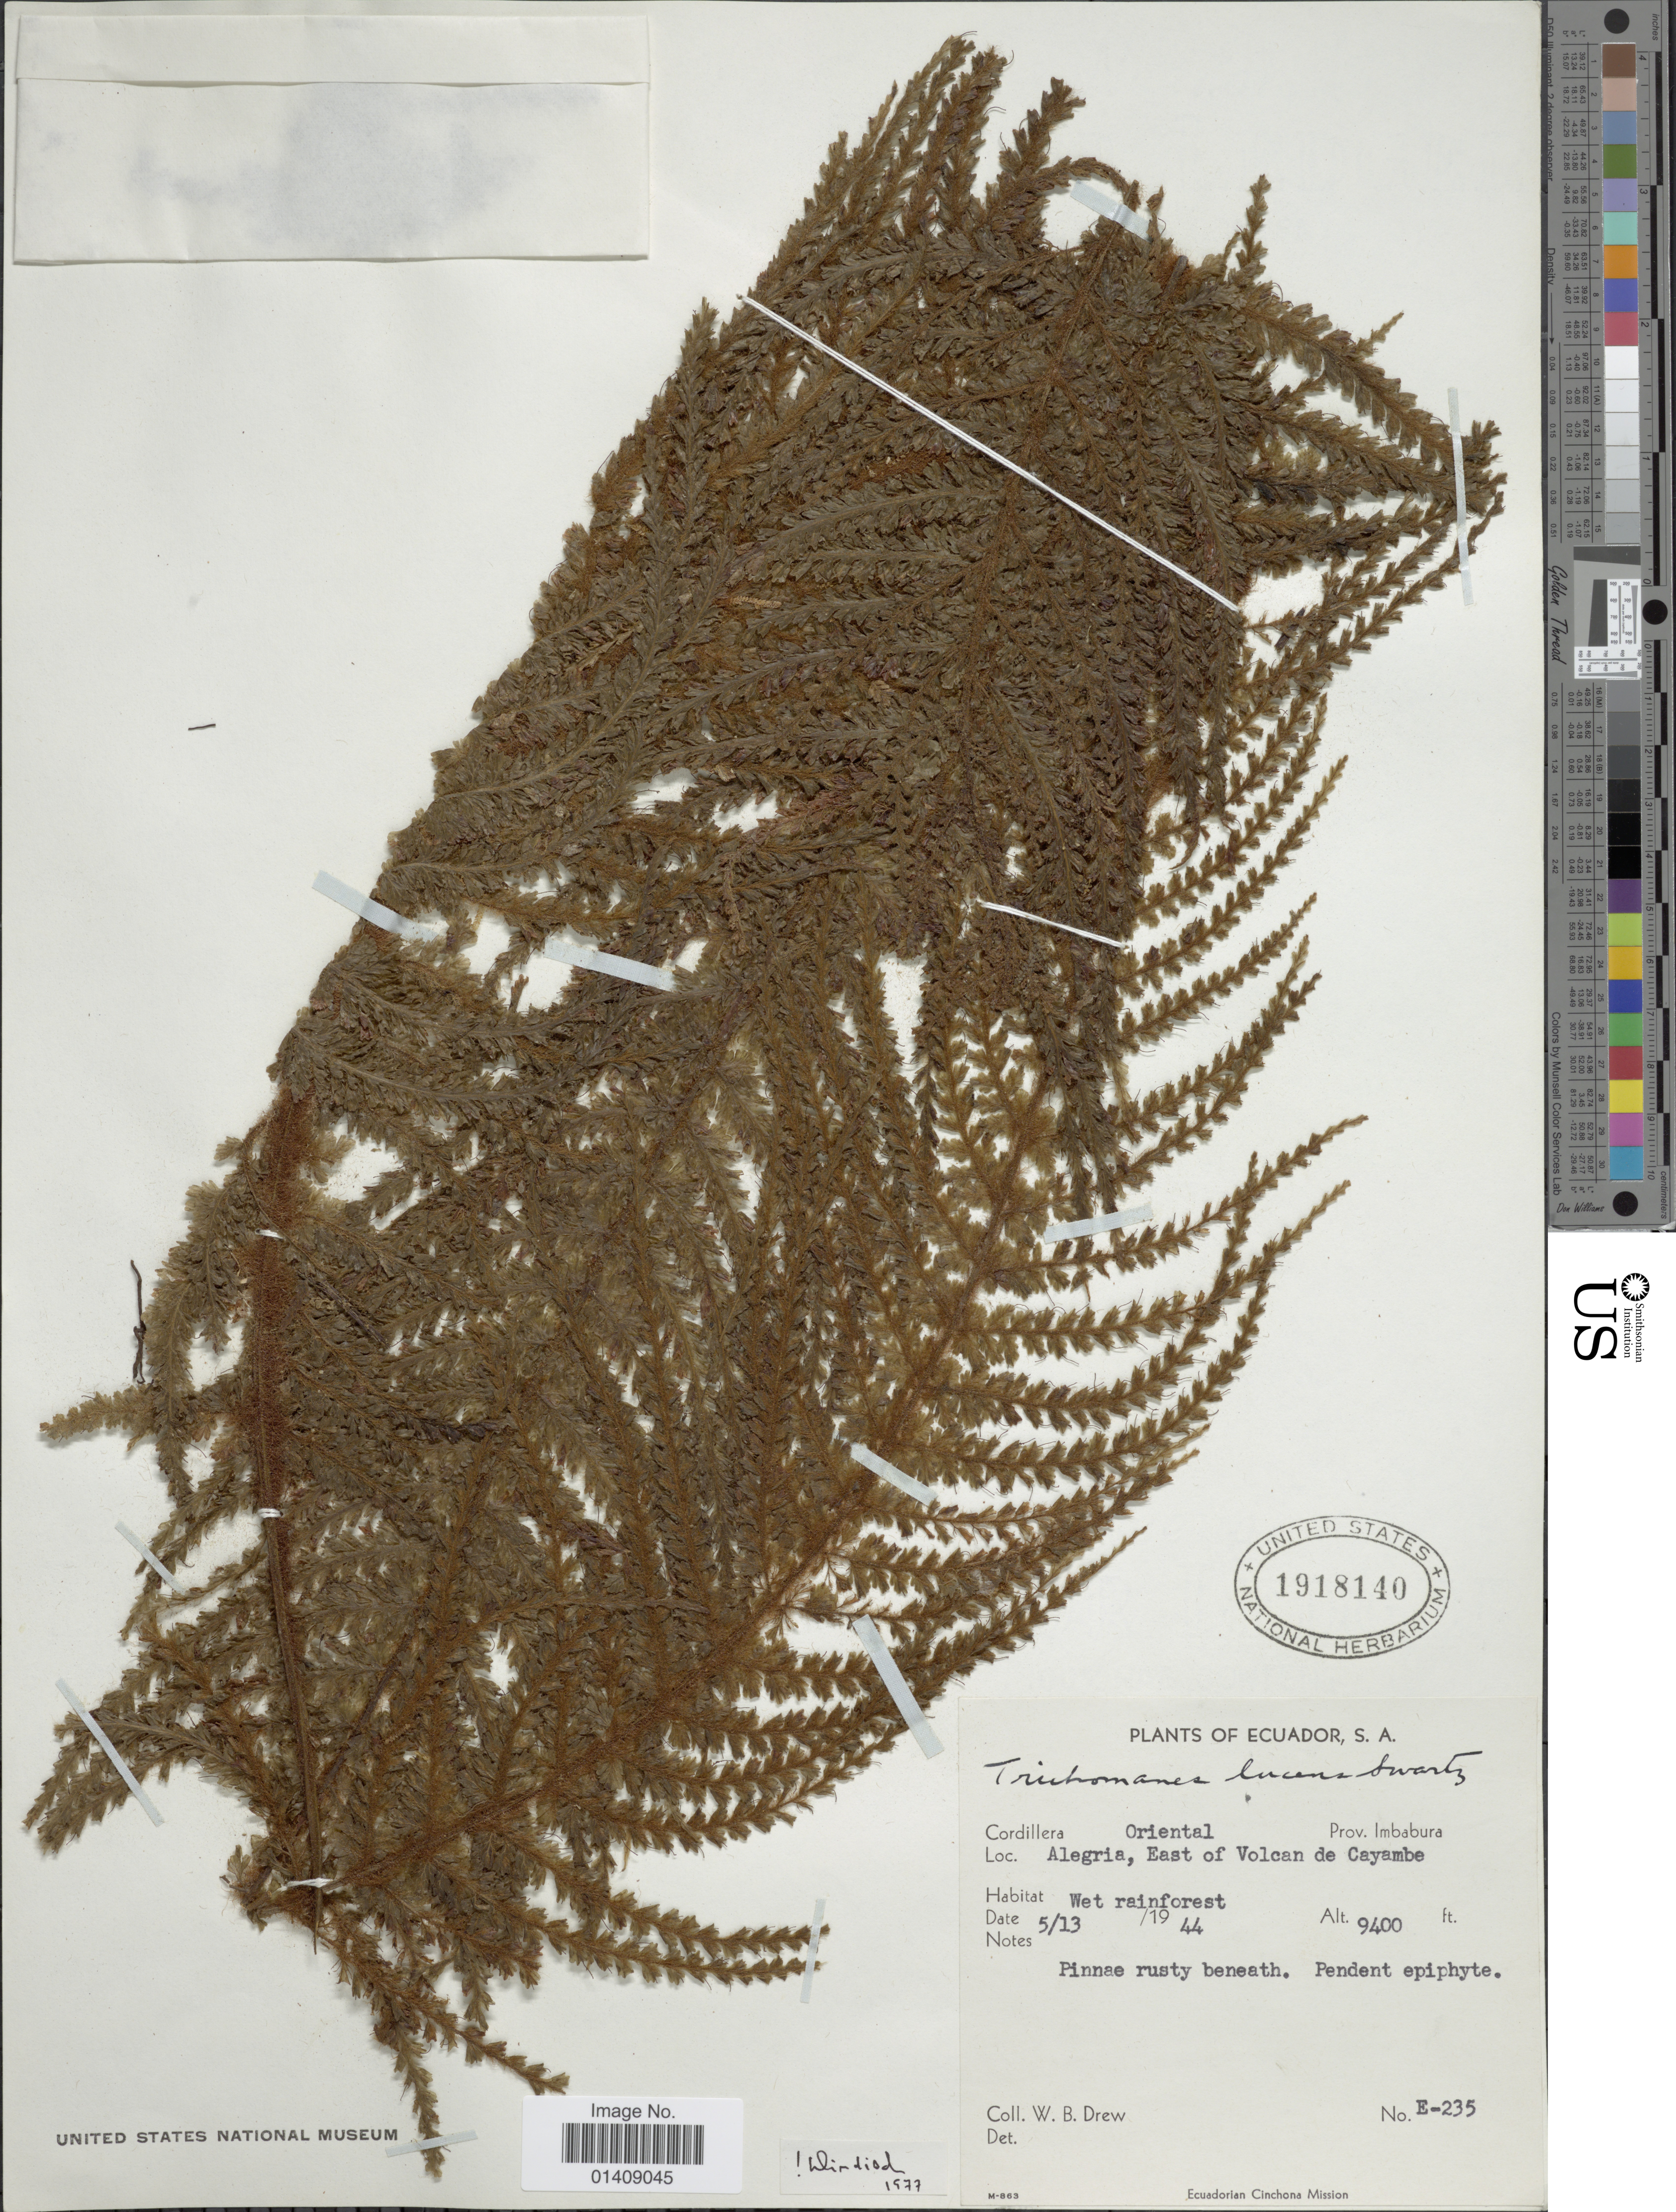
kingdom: Plantae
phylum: Tracheophyta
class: Polypodiopsida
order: Hymenophyllales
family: Hymenophyllaceae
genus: Trichomanes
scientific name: Trichomanes lucens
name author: Sw.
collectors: W. B. Drew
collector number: E-235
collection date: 1944-05-13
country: Ecuador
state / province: Imbabura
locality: Cordillera oriental, Alegria, East of Volcan de Cayambe. Wet rainforest.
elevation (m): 2865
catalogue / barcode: US 1918140